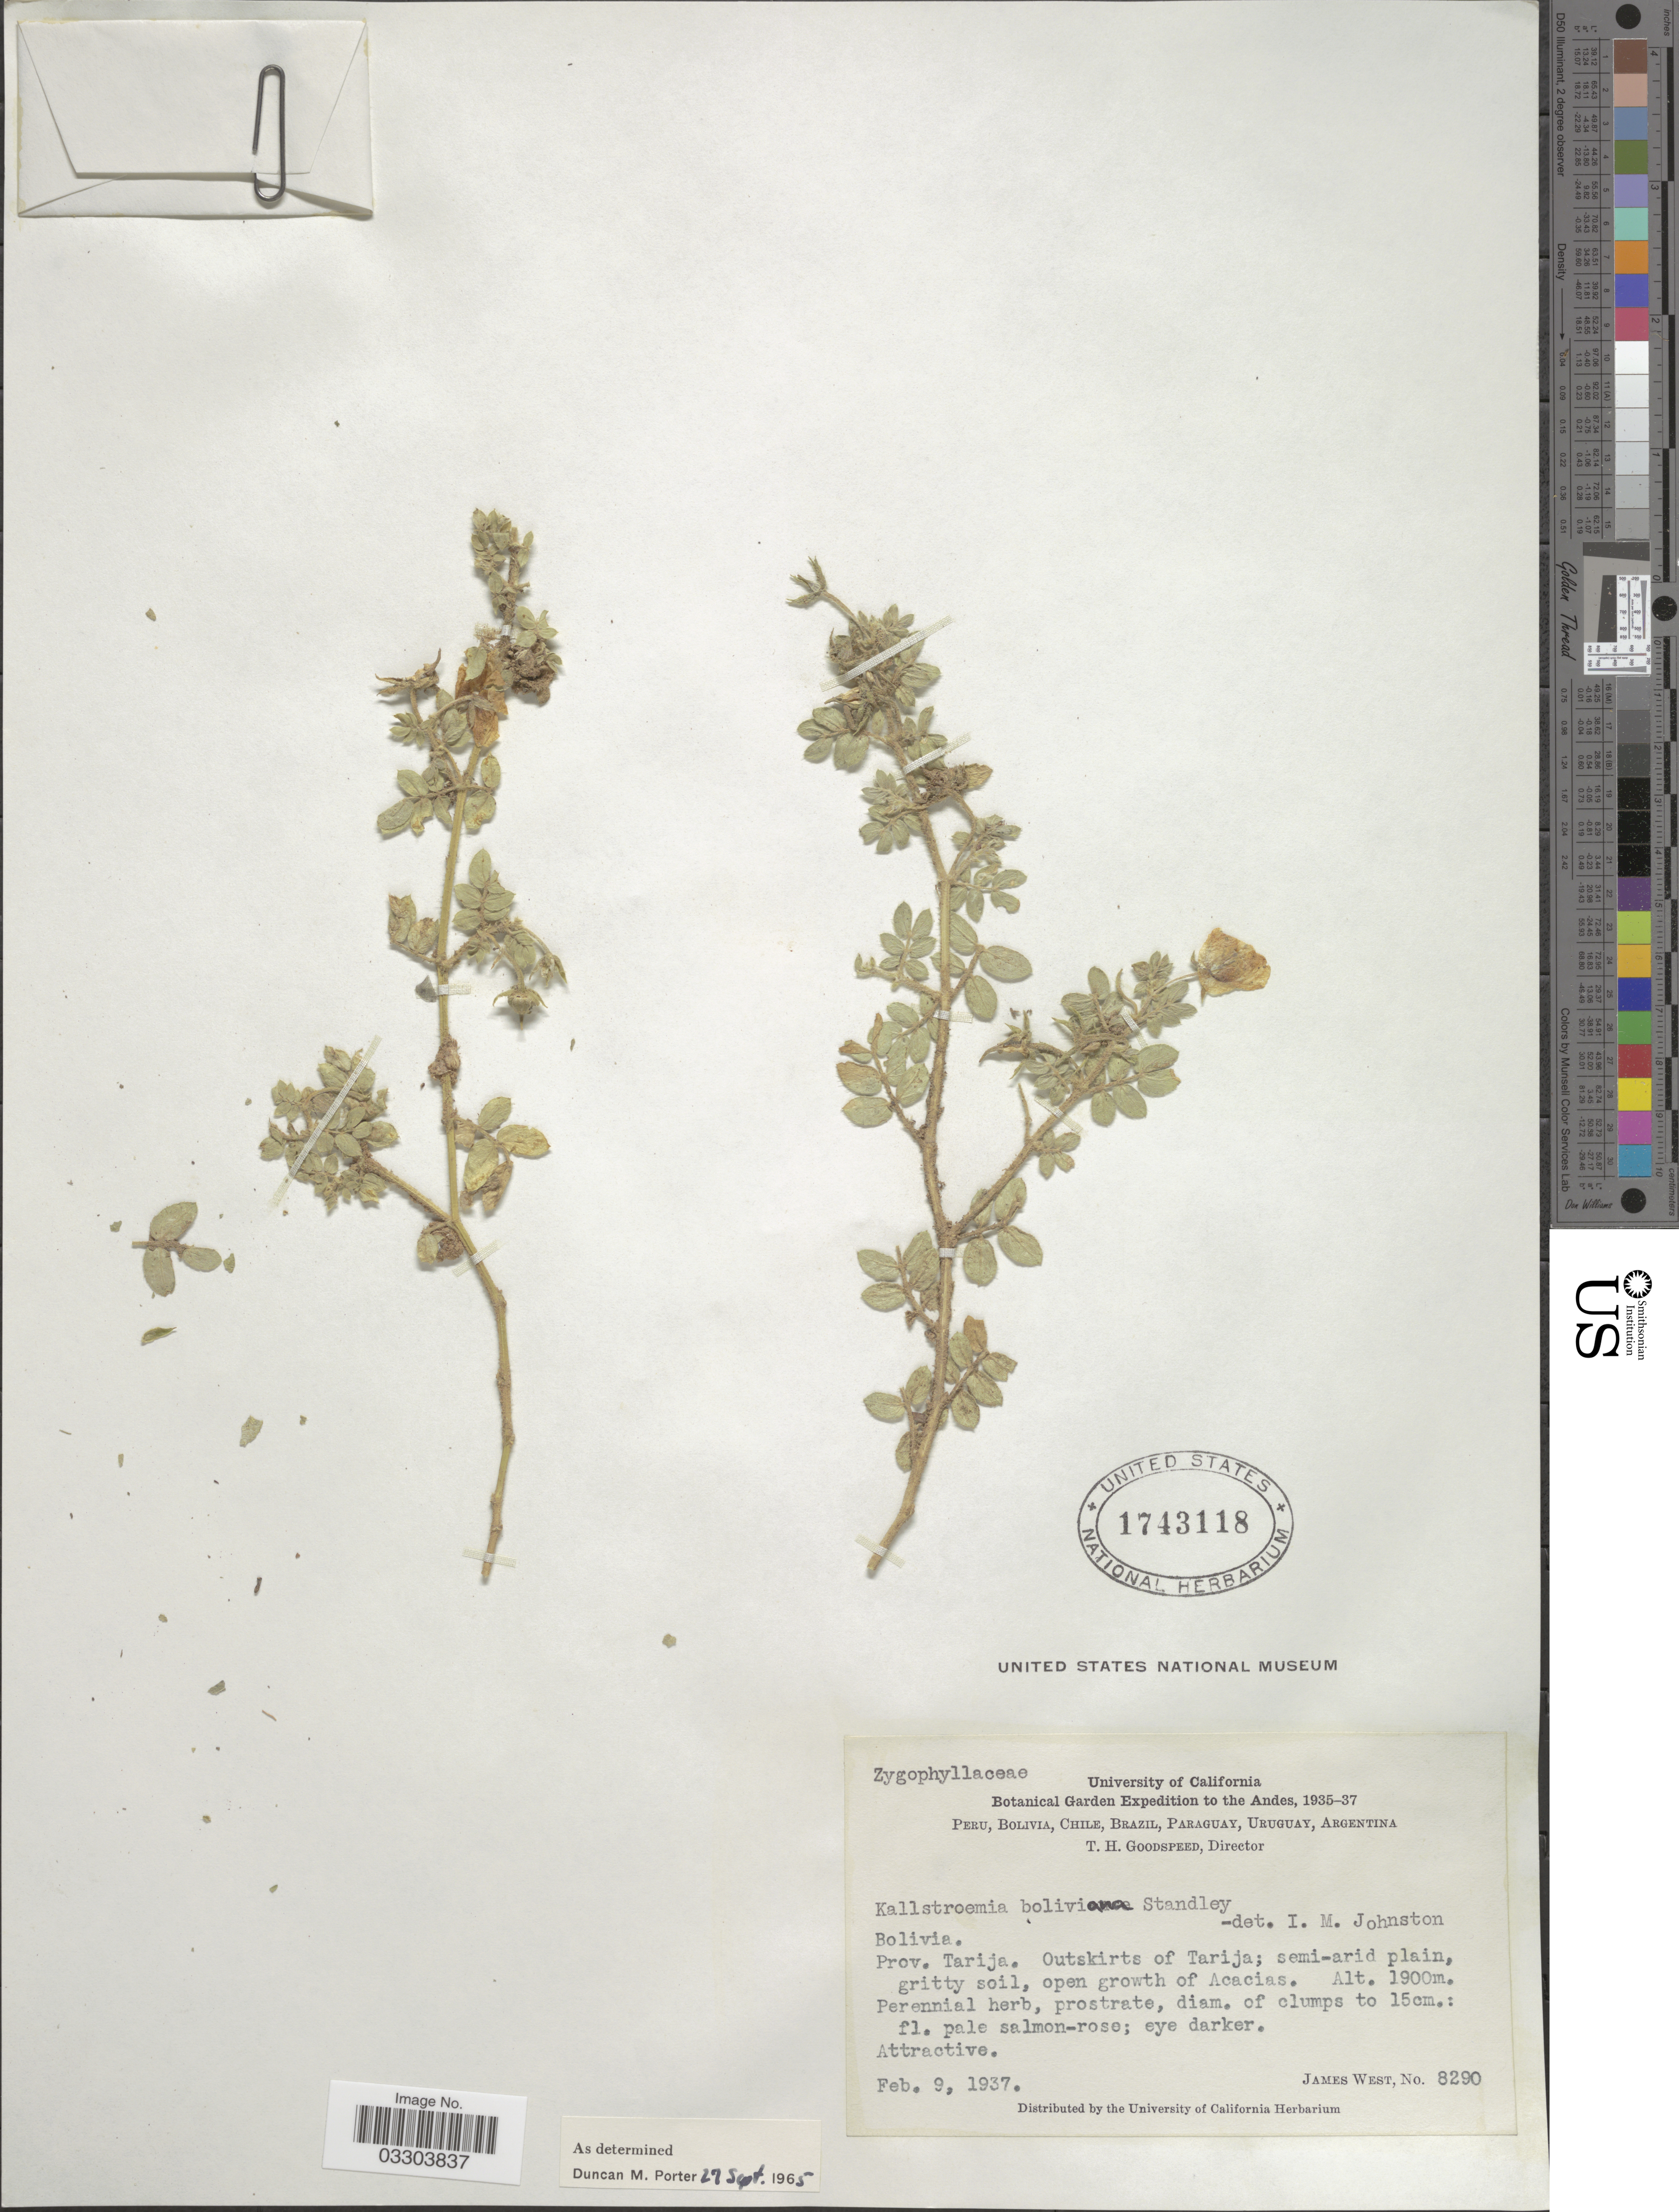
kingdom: Plantae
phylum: Tracheophyta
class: Magnoliopsida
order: Zygophyllales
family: Zygophyllaceae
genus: Kallstroemia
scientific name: Kallstroemia boliviana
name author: Standl.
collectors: J. West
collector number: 8290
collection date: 1937-02-09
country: Bolivia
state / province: Tarija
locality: Andes. Outskirts of Tarija.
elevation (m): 1900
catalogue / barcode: US 1743118